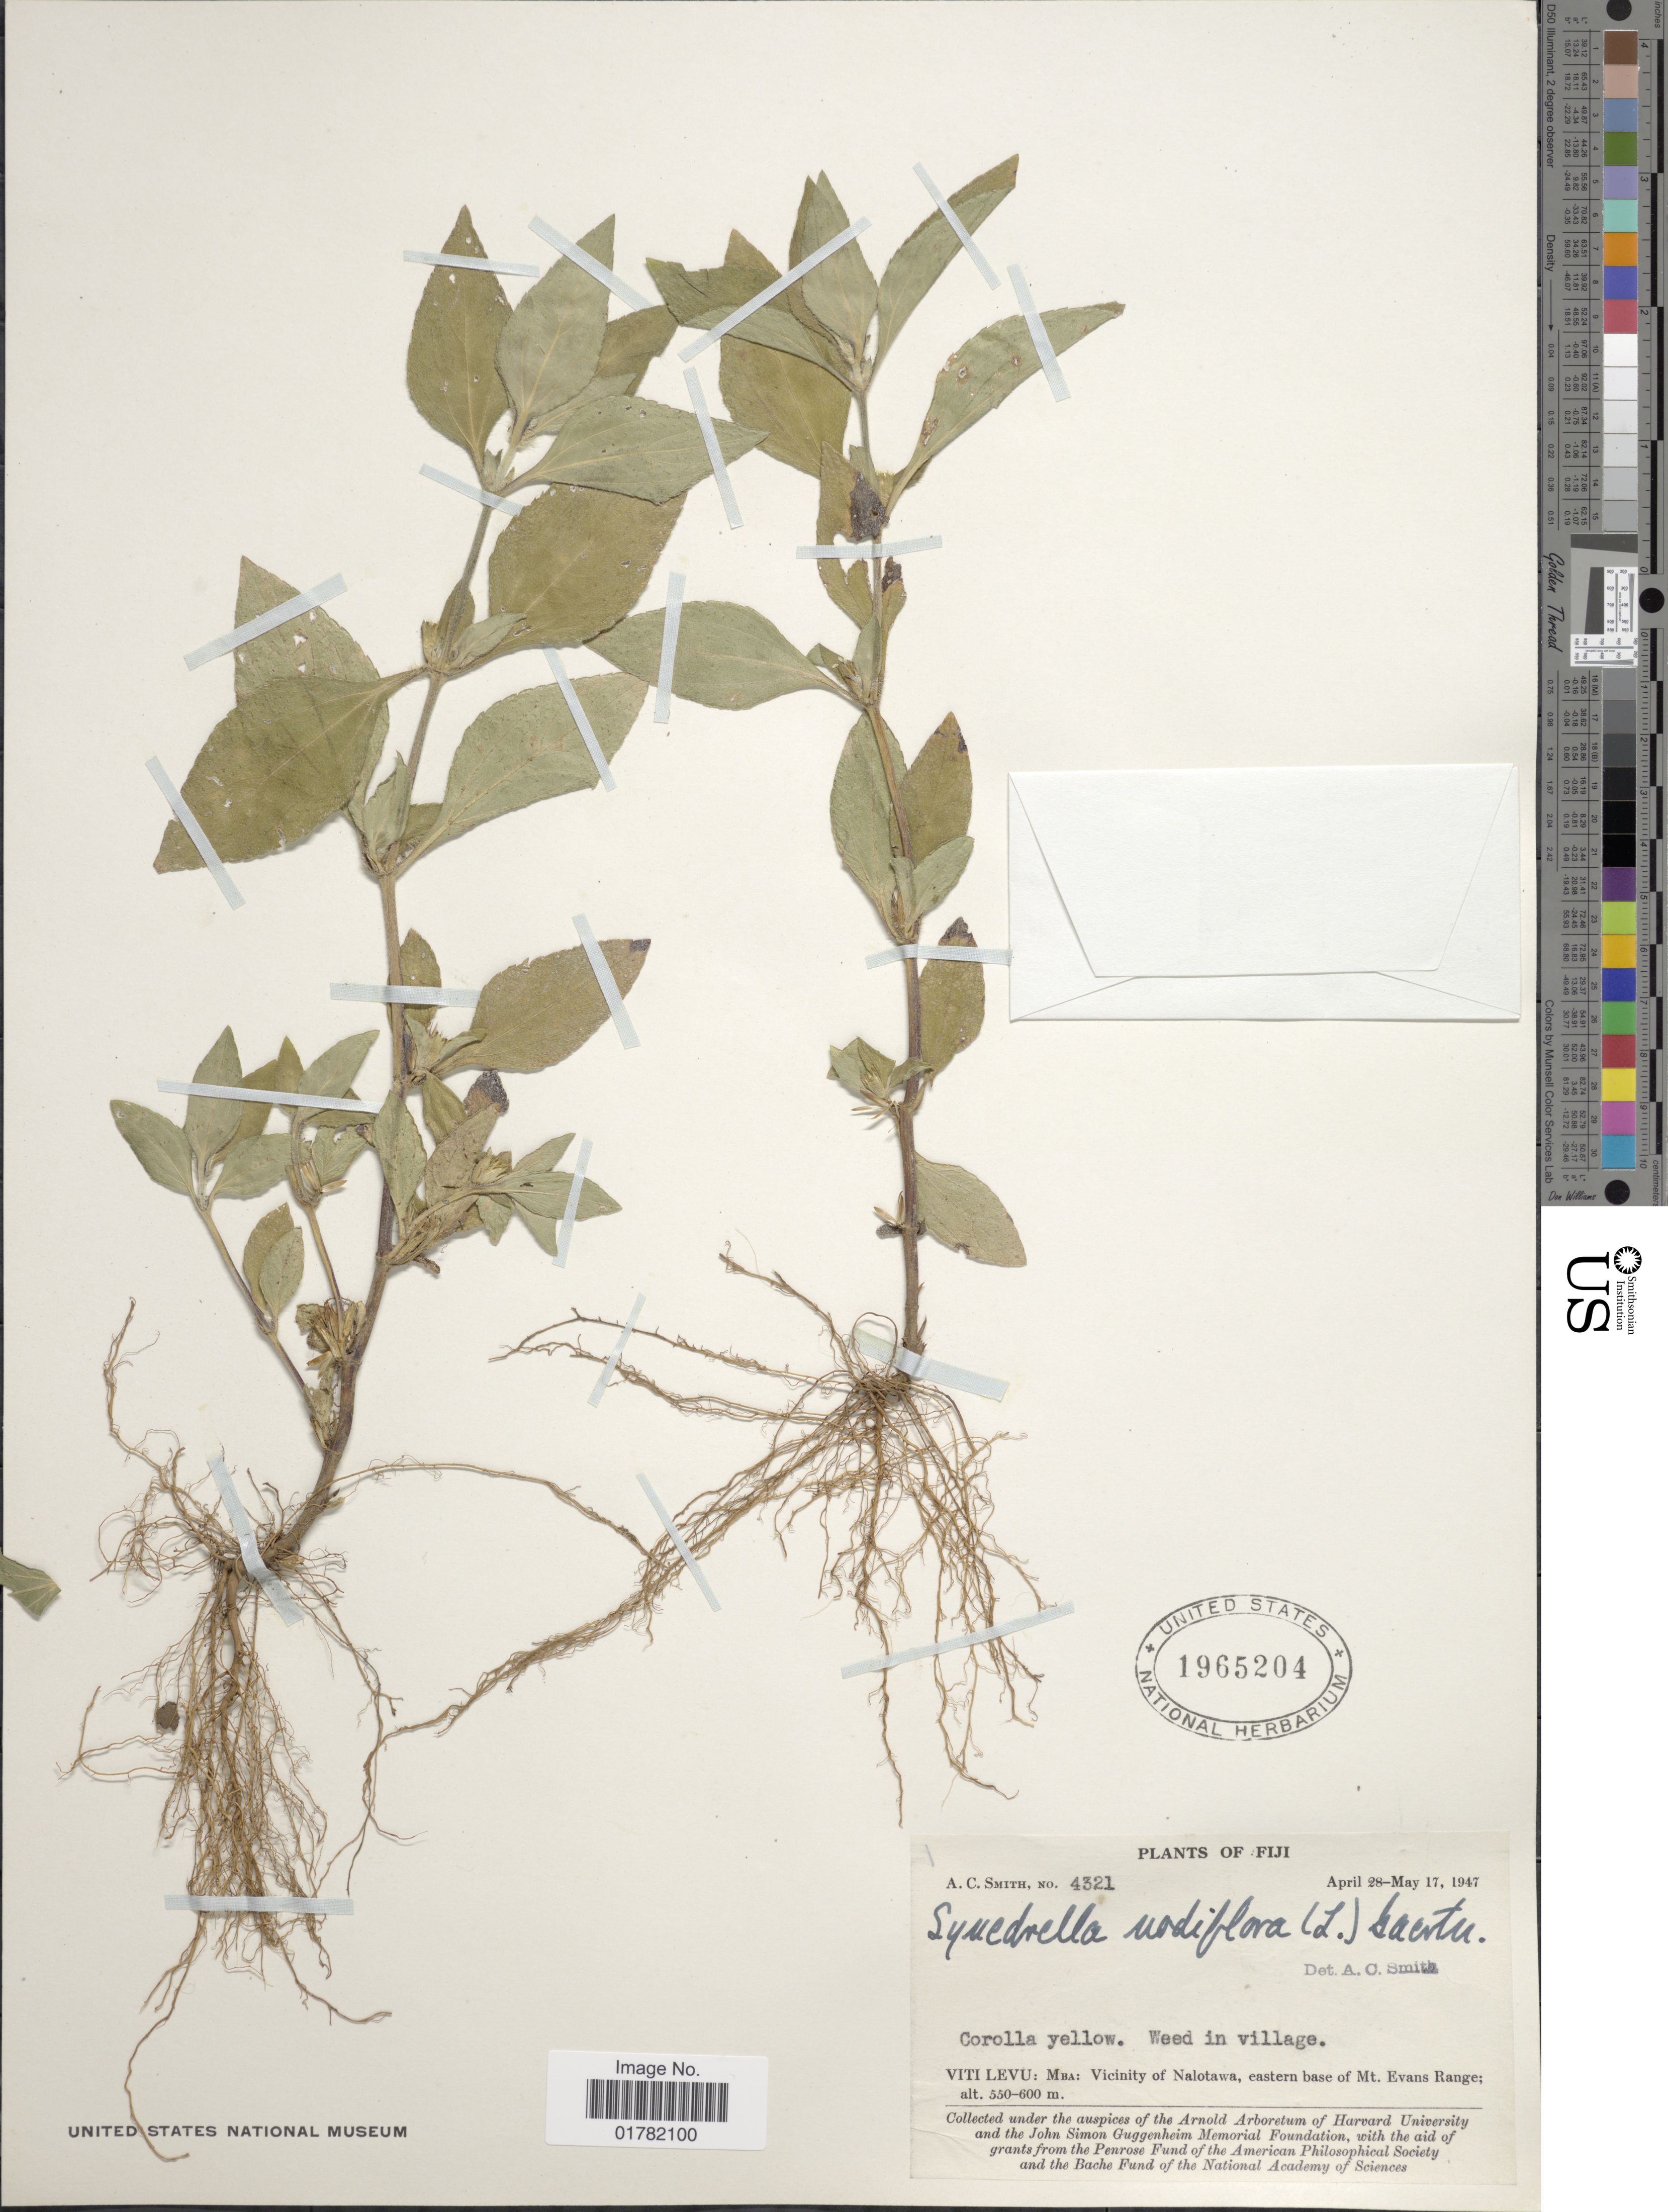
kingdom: Plantae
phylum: Tracheophyta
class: Magnoliopsida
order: Asterales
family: Asteraceae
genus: Synedrella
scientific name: Synedrella nodiflora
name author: (L.) Gaertn.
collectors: A. C. Smith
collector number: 4321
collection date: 1947-04-28/1947-05-17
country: Fiji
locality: Viti Levu: Mba: Vicinity of Nalotawa, eastern base of Mt Evans Range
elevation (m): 550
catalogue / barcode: US 1965204